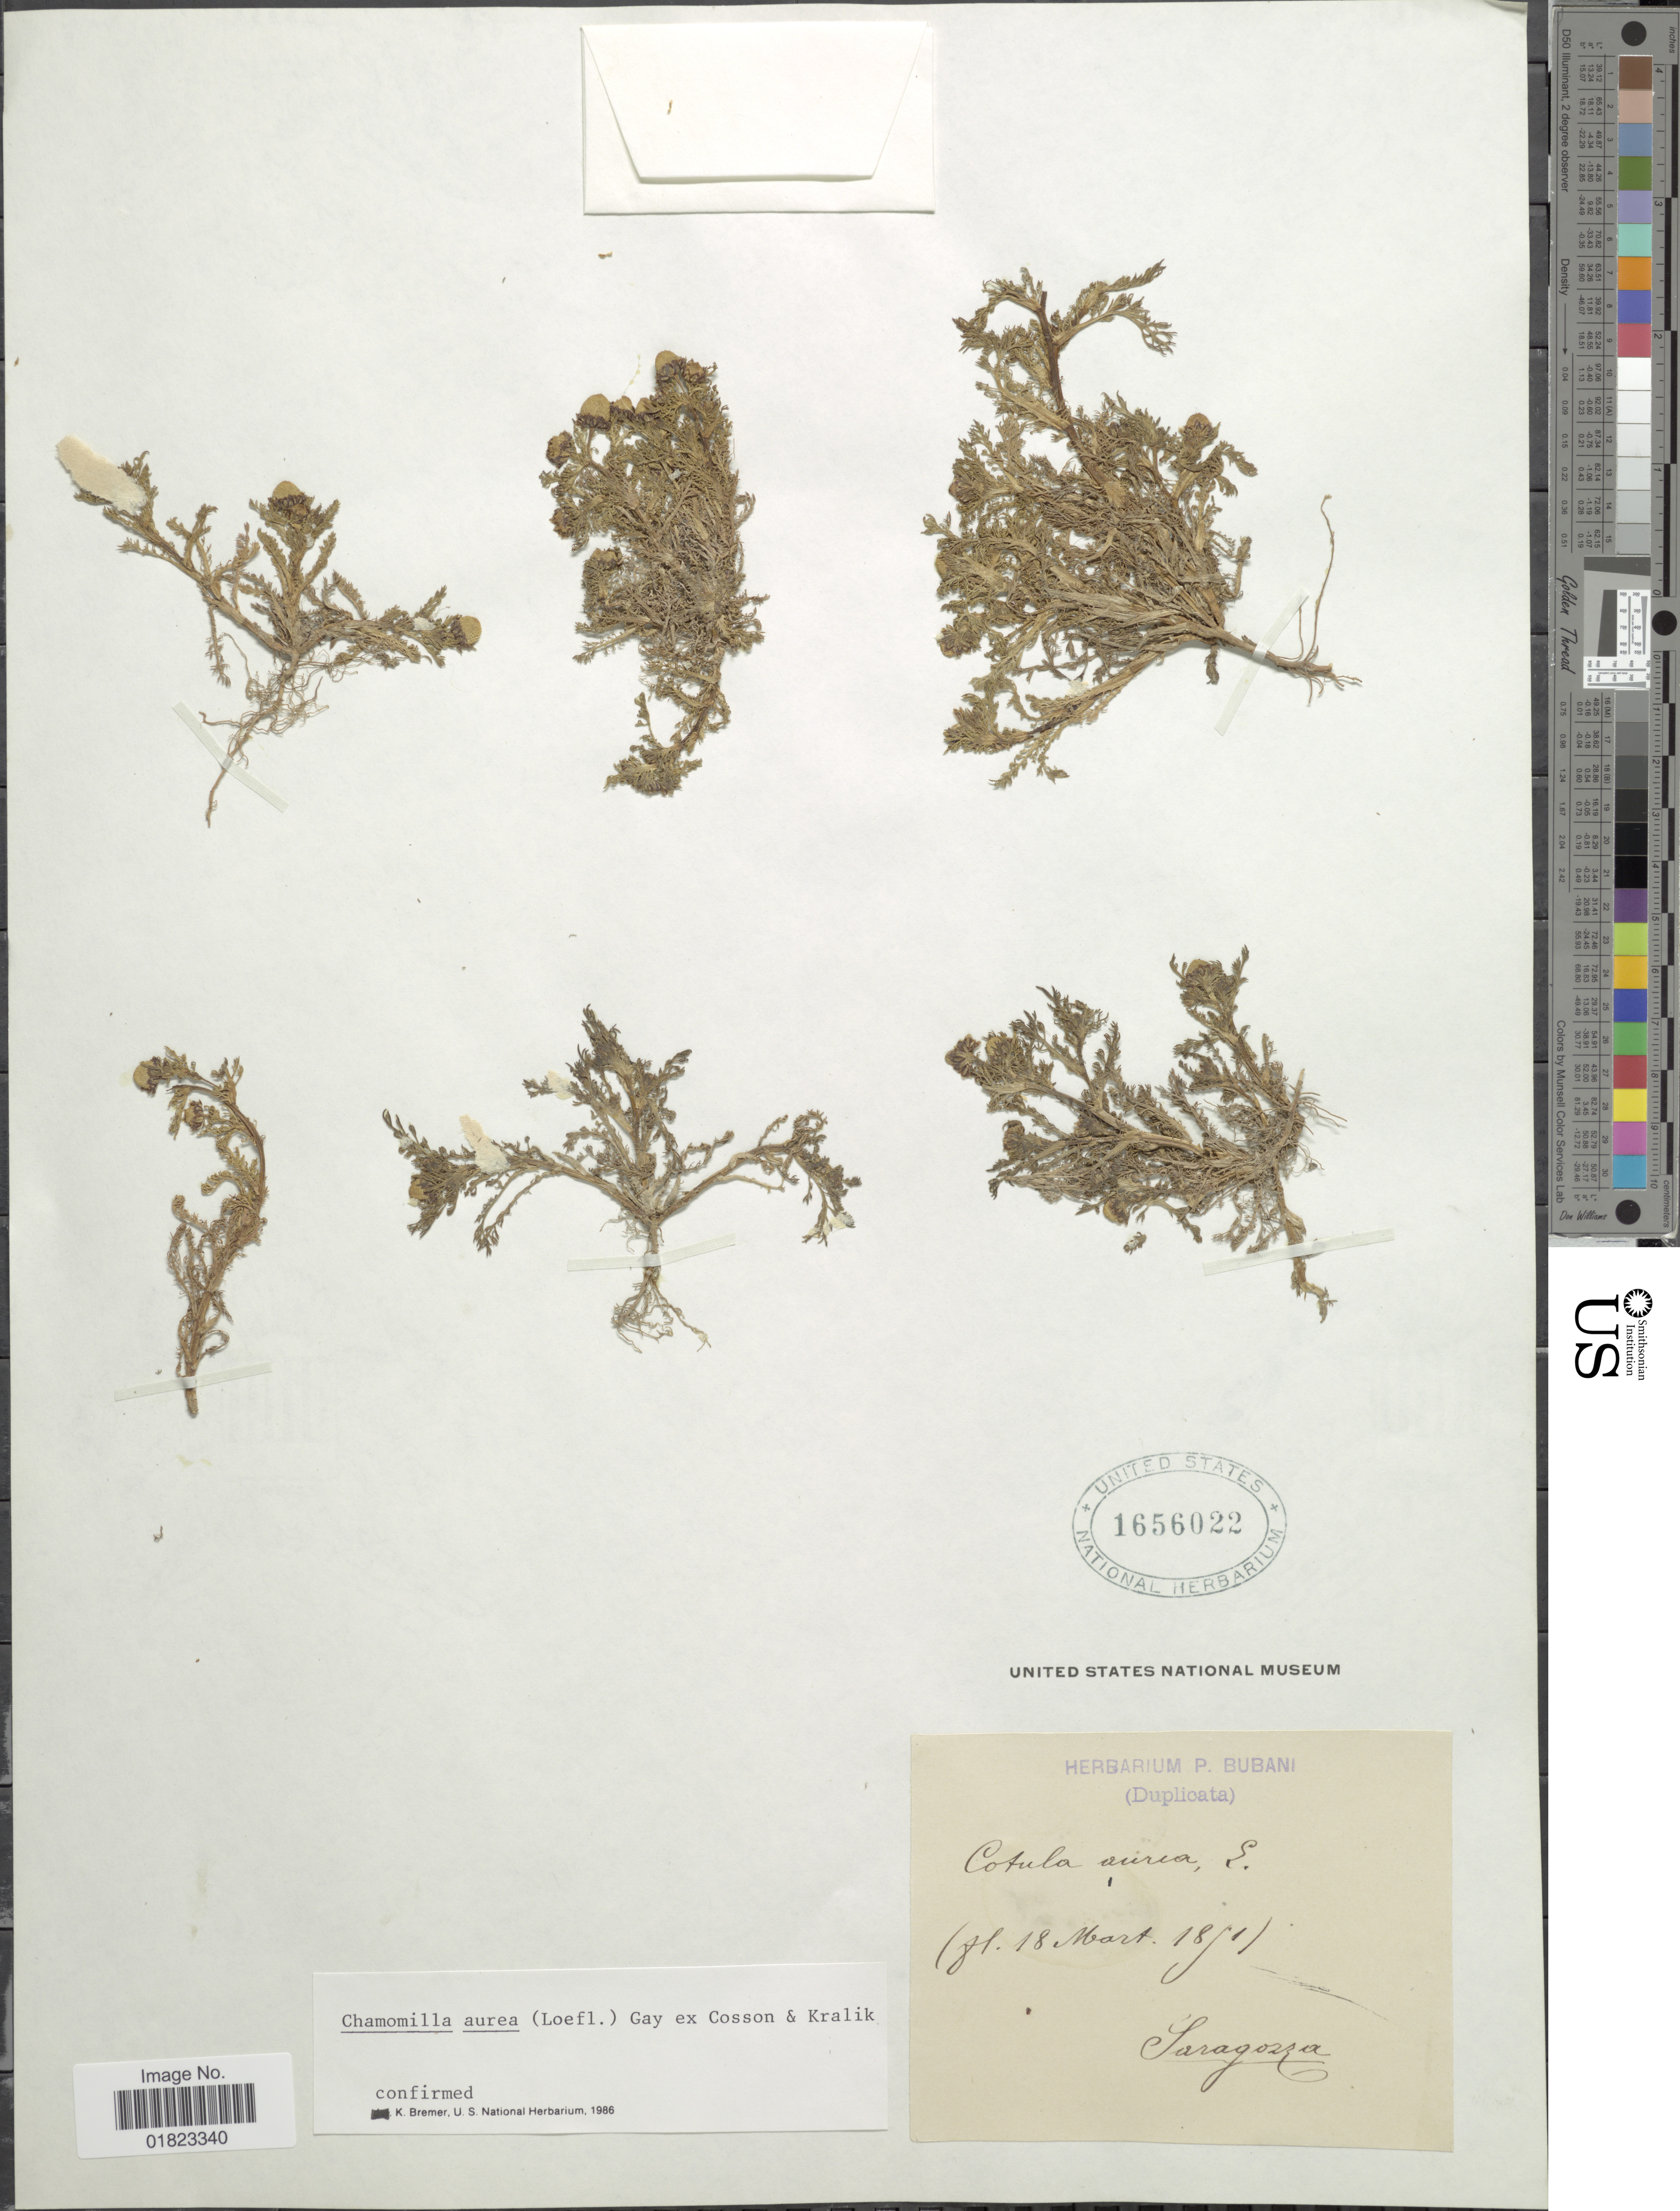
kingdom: Plantae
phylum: Tracheophyta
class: Magnoliopsida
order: Asterales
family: Asteraceae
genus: Matricaria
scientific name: Matricaria aurea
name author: (Loefl.) Sch. Bip.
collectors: ex herb. P. Bubani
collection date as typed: T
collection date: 1851-03-18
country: Spain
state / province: Aragon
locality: Saragossa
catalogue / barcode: US 1656022